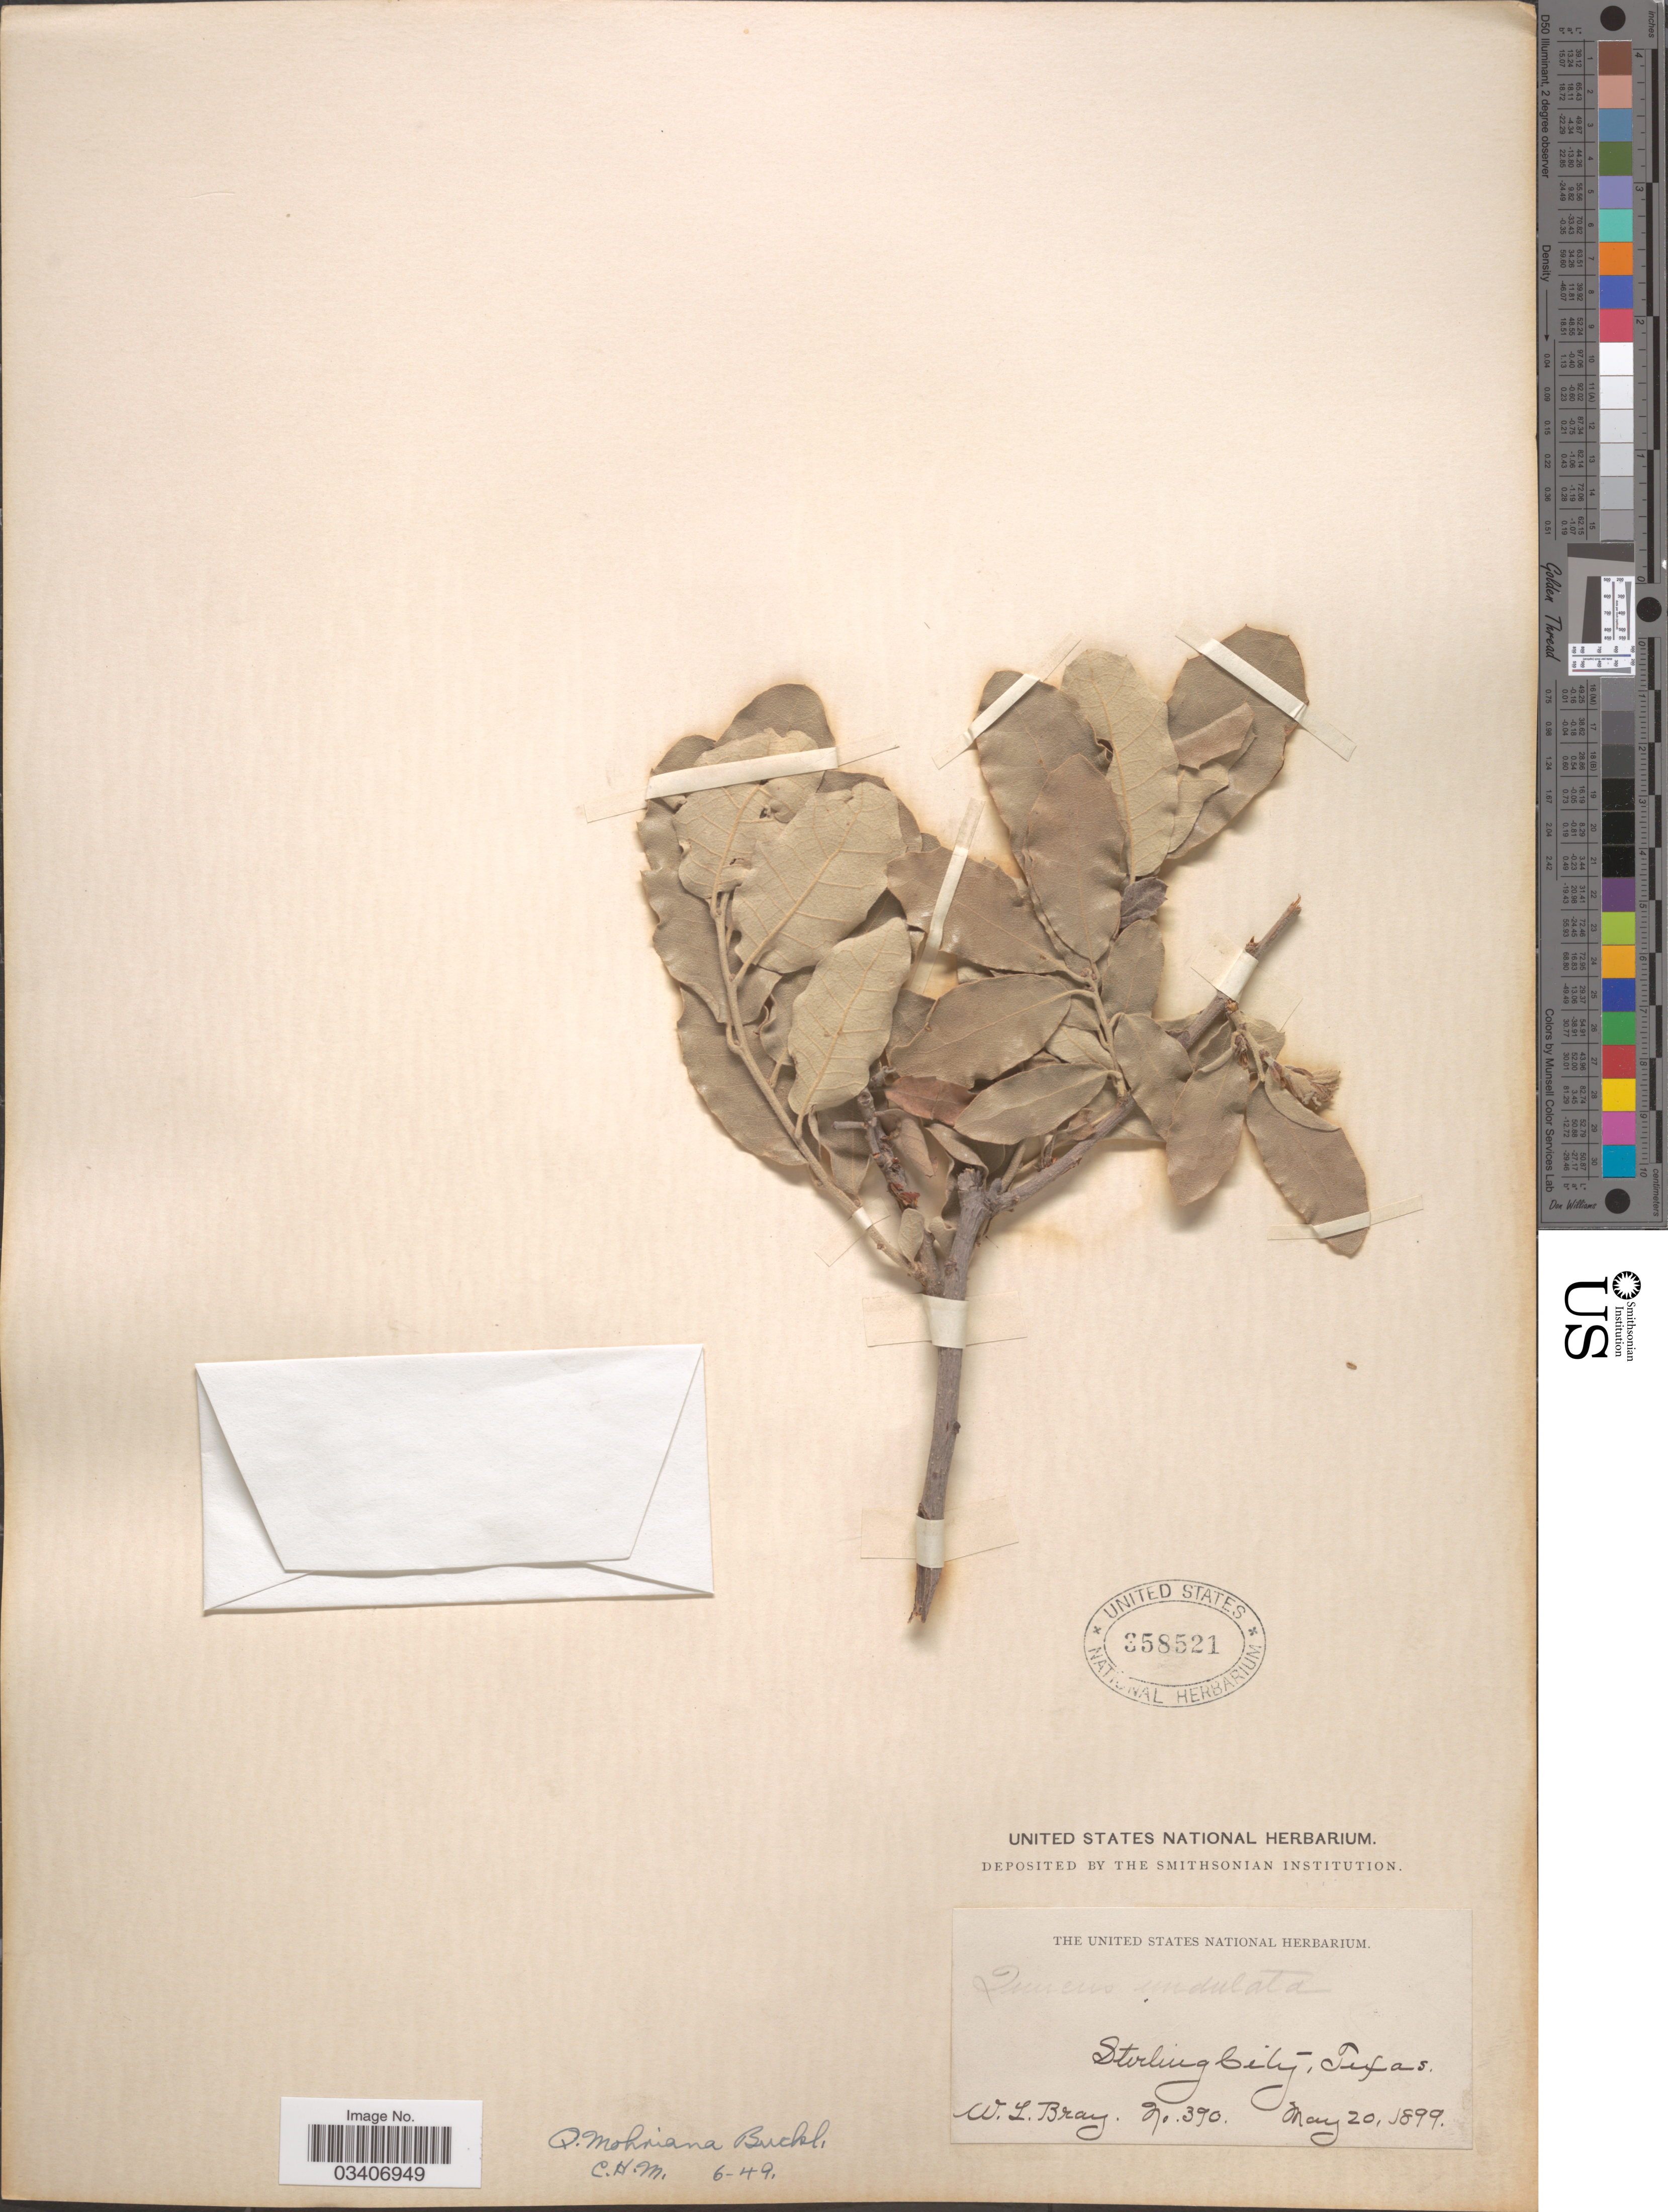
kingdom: Plantae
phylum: Tracheophyta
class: Magnoliopsida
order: Fagales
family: Fagaceae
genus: Quercus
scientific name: Quercus mohriana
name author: Buckley ex Rydb.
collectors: W. L. Bray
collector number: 390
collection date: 1899-05-20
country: United States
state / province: Texas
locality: Sterling City.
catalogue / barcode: US 358521